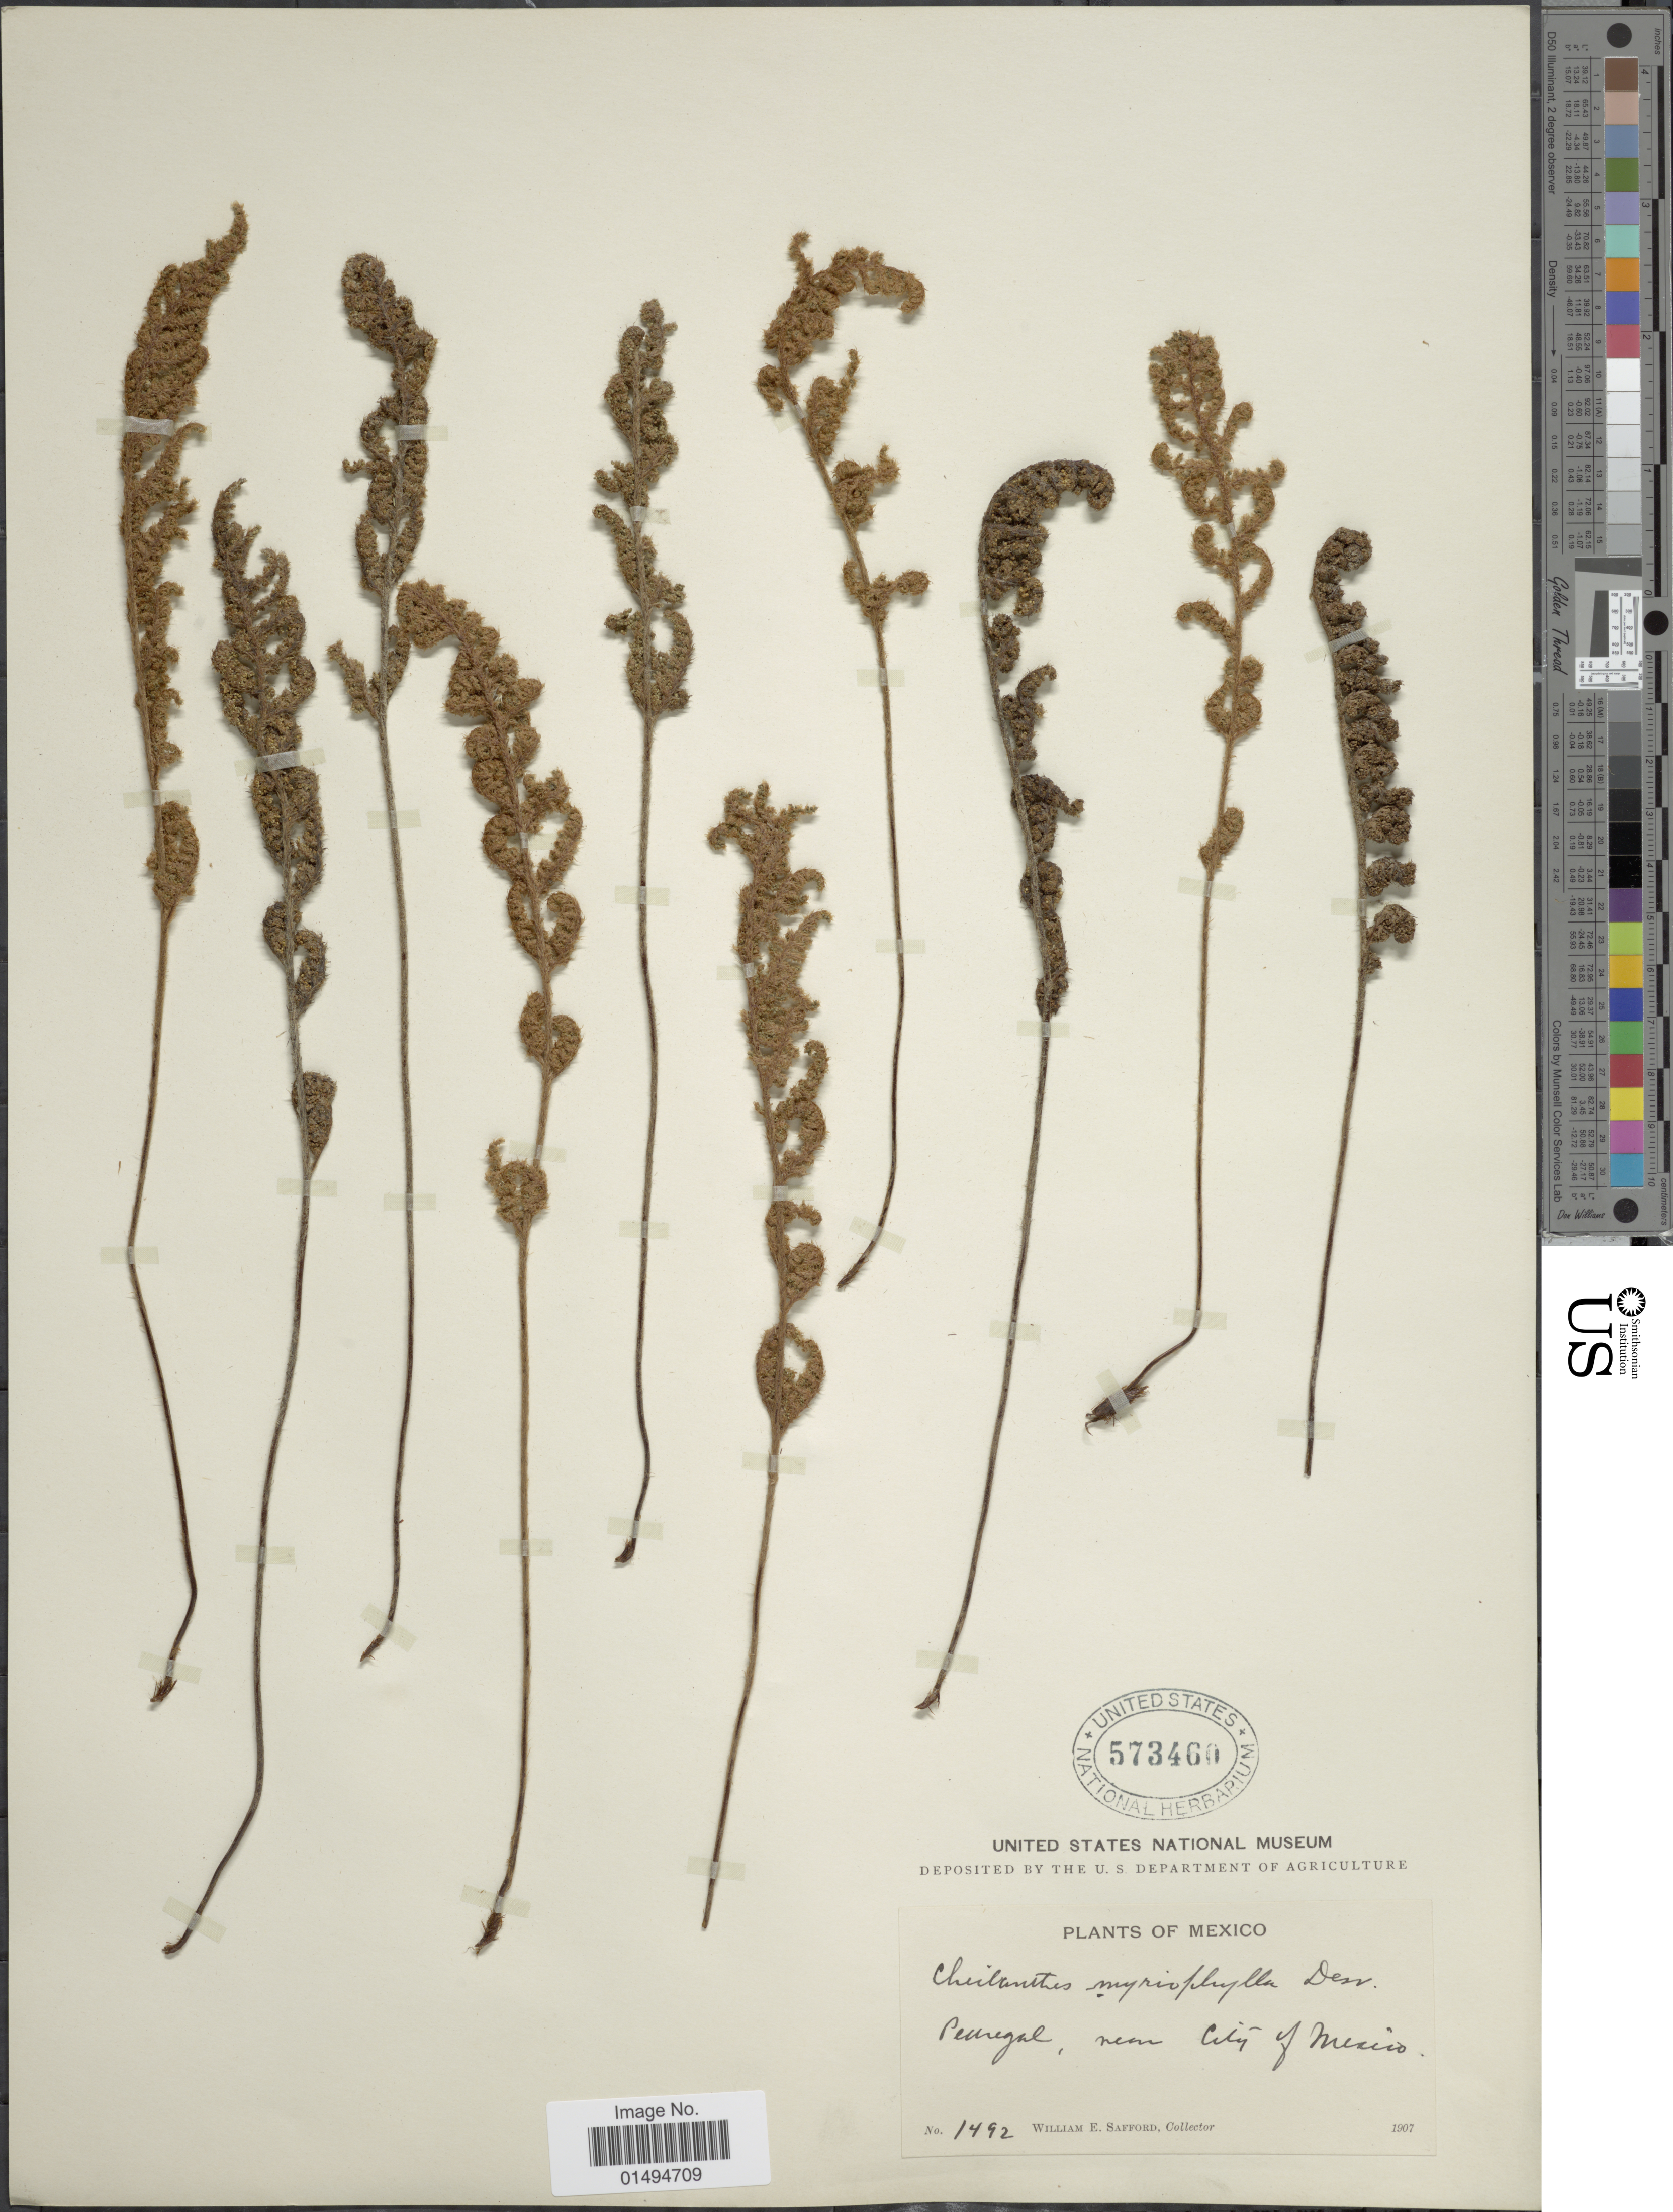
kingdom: Plantae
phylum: Tracheophyta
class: Polypodiopsida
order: Polypodiales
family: Pteridaceae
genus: Myriopteris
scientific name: Myriopteris myriophylla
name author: (Desv.) J. Sm.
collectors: W. E. Safford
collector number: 1492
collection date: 1907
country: Mexico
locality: Pueregal, near city of Mexico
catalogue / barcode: US 573460